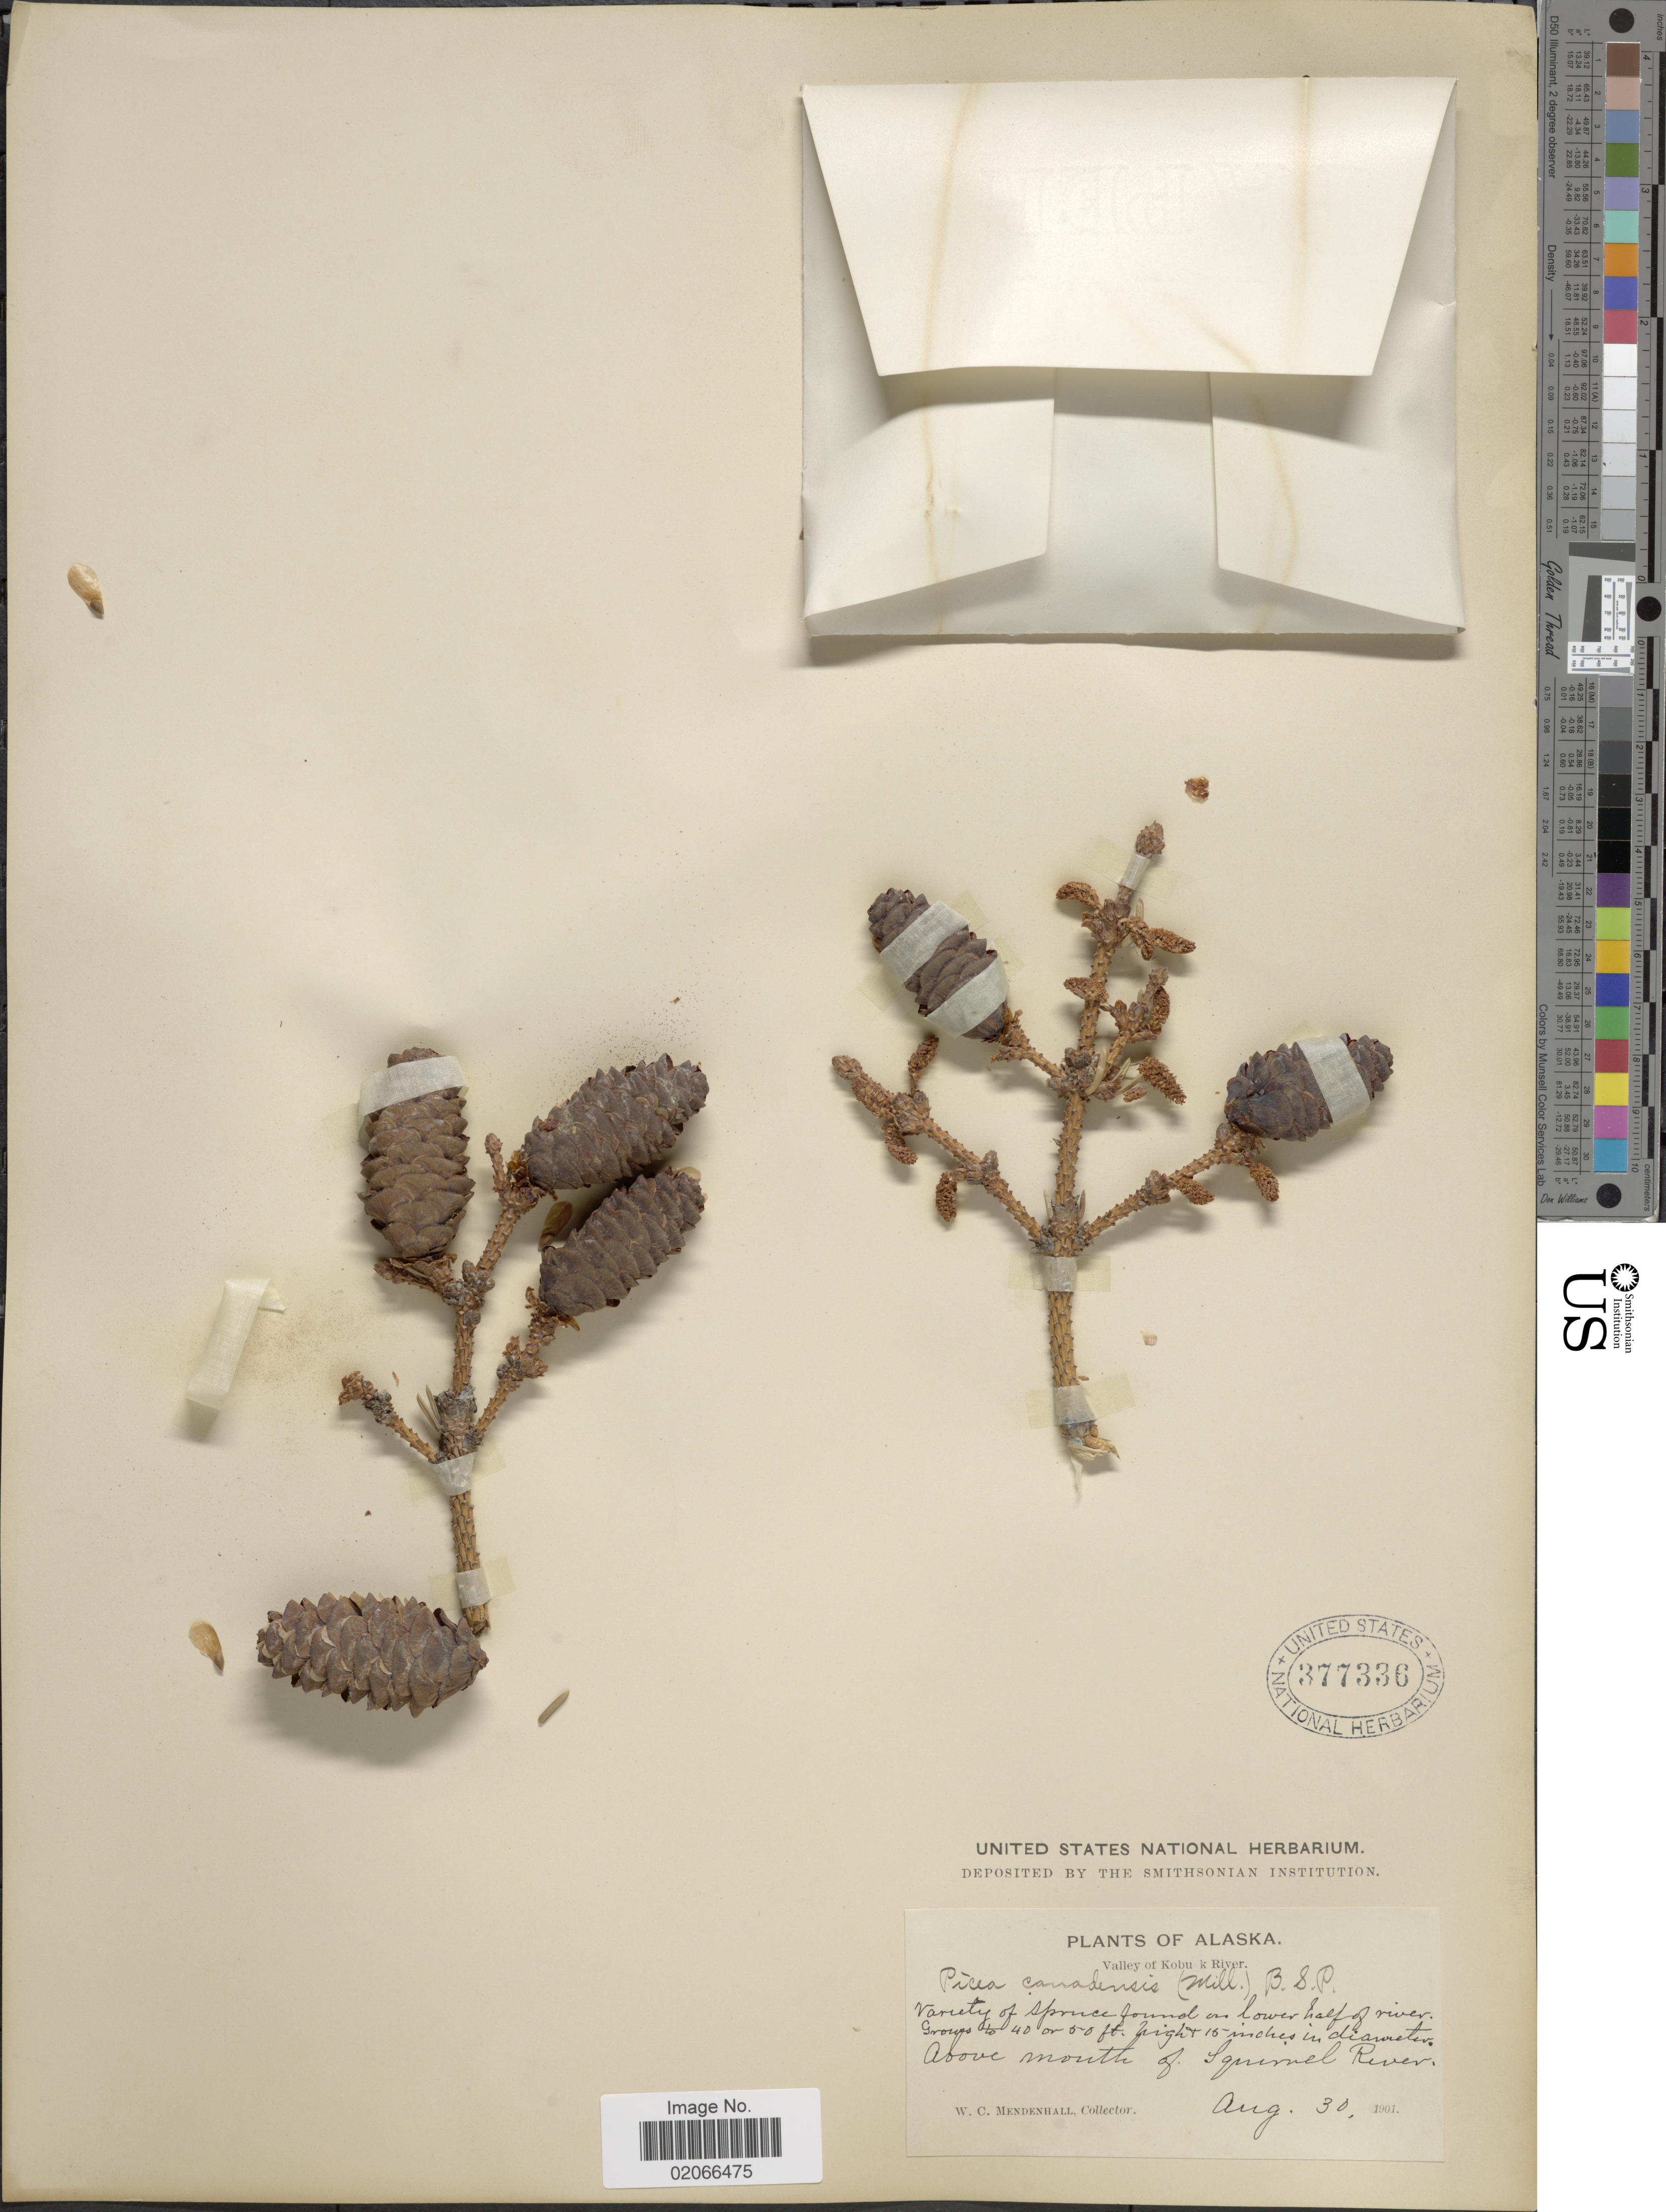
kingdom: Plantae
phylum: Tracheophyta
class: Pinopsida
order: Pinales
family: Pinaceae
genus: Picea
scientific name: Picea glauca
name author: (Moench) Voss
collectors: W. Mendenhall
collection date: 1901-08-30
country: United States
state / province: Alaska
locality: Valley of Kobuk River, above mouth of Squirrel River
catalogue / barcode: US 377336